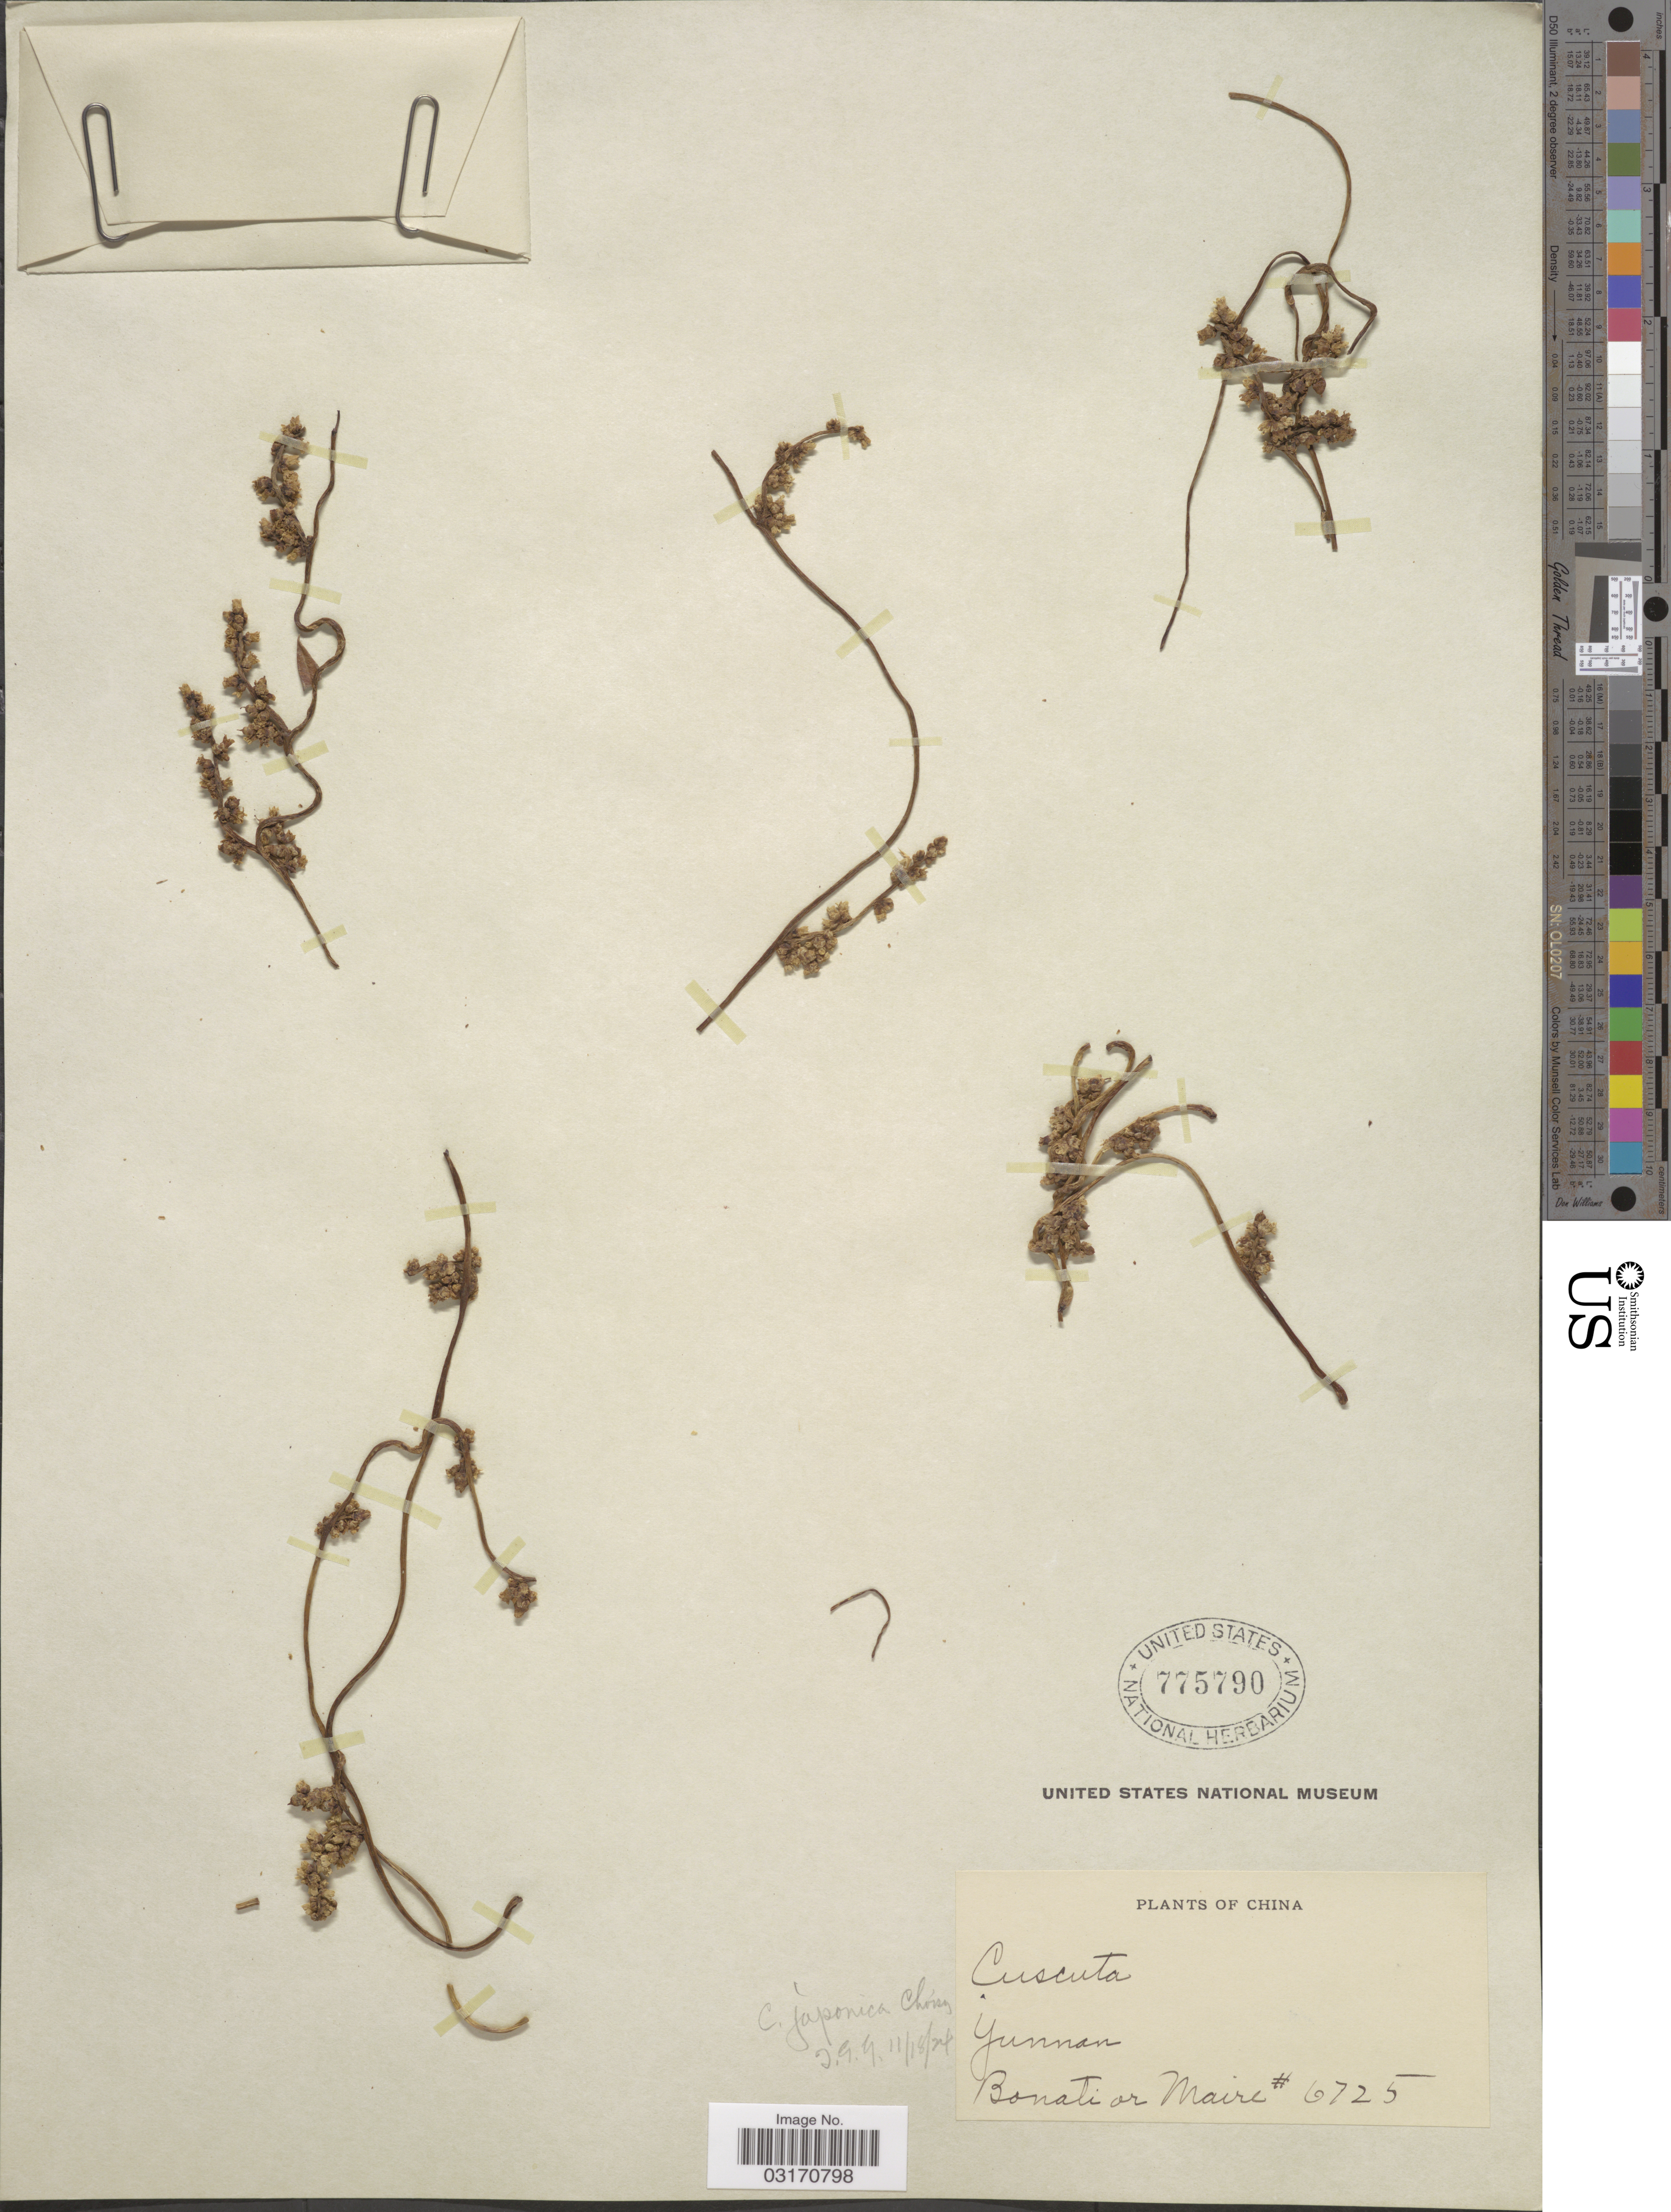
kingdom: Plantae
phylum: Tracheophyta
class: Magnoliopsida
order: Solanales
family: Convolvulaceae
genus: Cuscuta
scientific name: Cuscuta japonica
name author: Choisy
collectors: -. Bonati & Maire, --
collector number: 6725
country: China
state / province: Yunnan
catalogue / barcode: US 775790